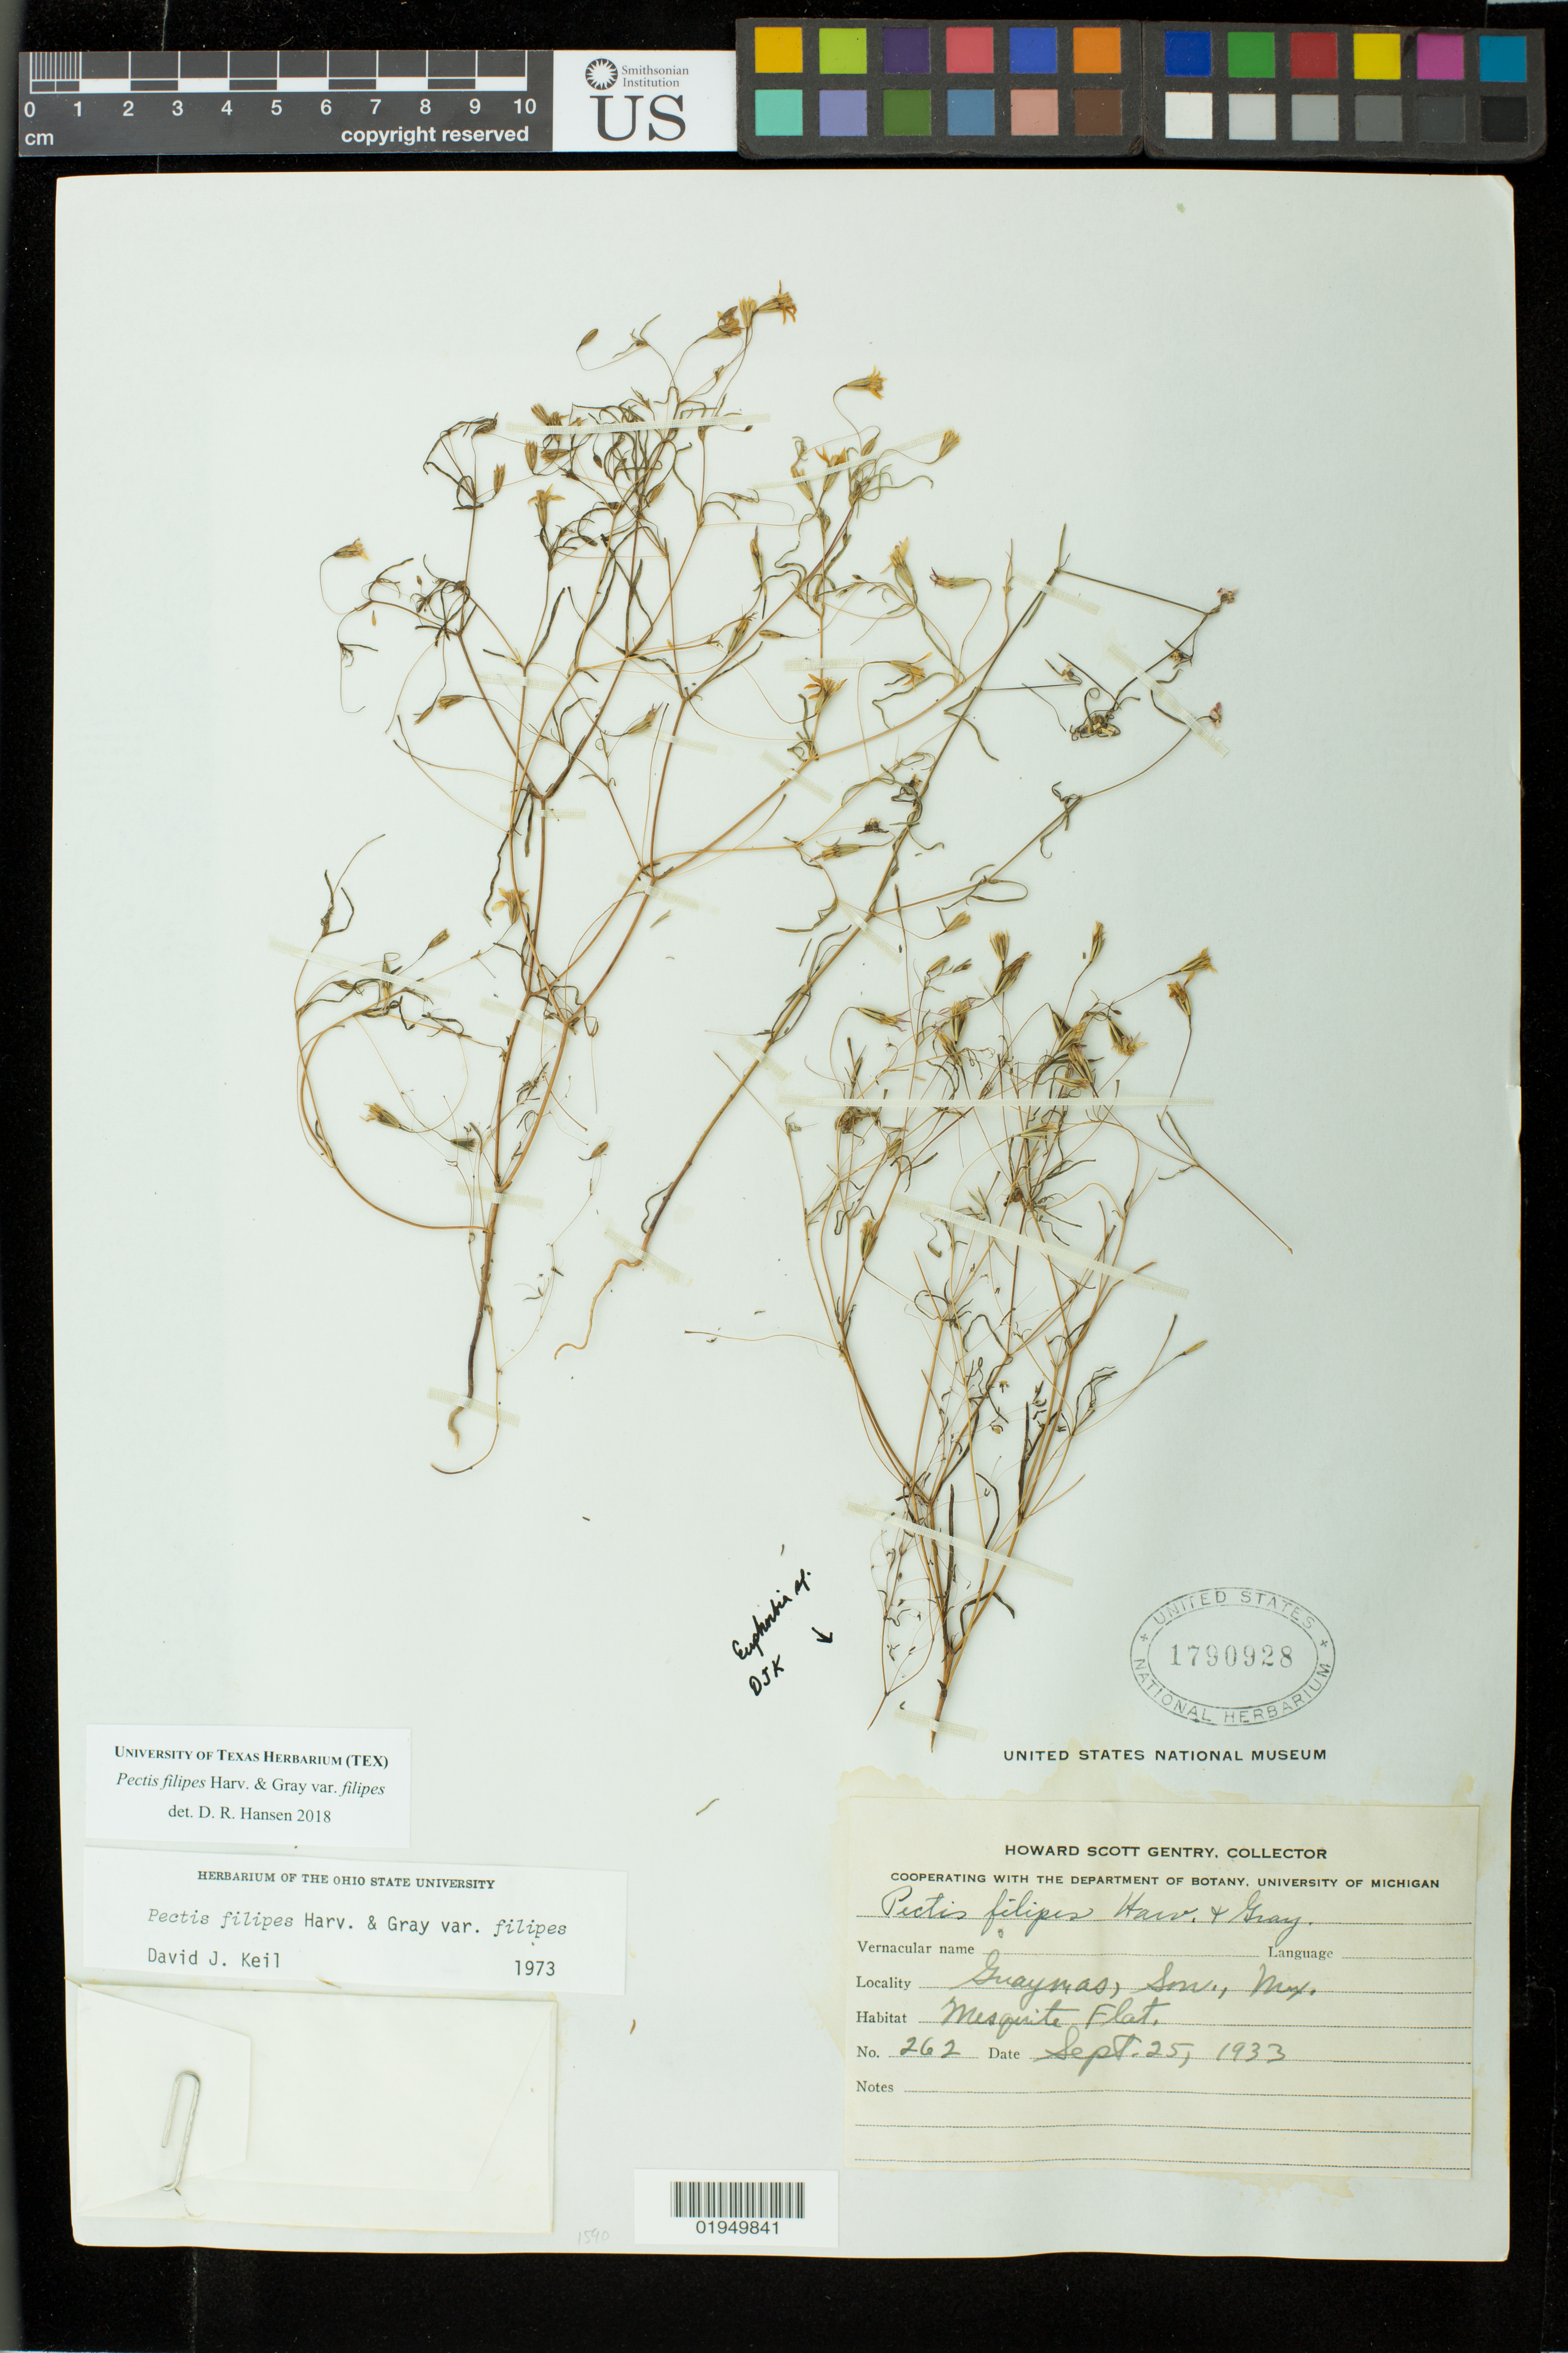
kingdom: Plantae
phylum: Tracheophyta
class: Magnoliopsida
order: Asterales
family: Asteraceae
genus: Pectis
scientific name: Pectis filipes var. filipes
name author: Harv. & A. Gray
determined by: Hansen, D. R.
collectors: H. S. Gentry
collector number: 262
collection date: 1933-09-25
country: Mexico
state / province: Sonora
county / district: Guaymas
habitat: Mesquite flat.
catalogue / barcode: US 1790928